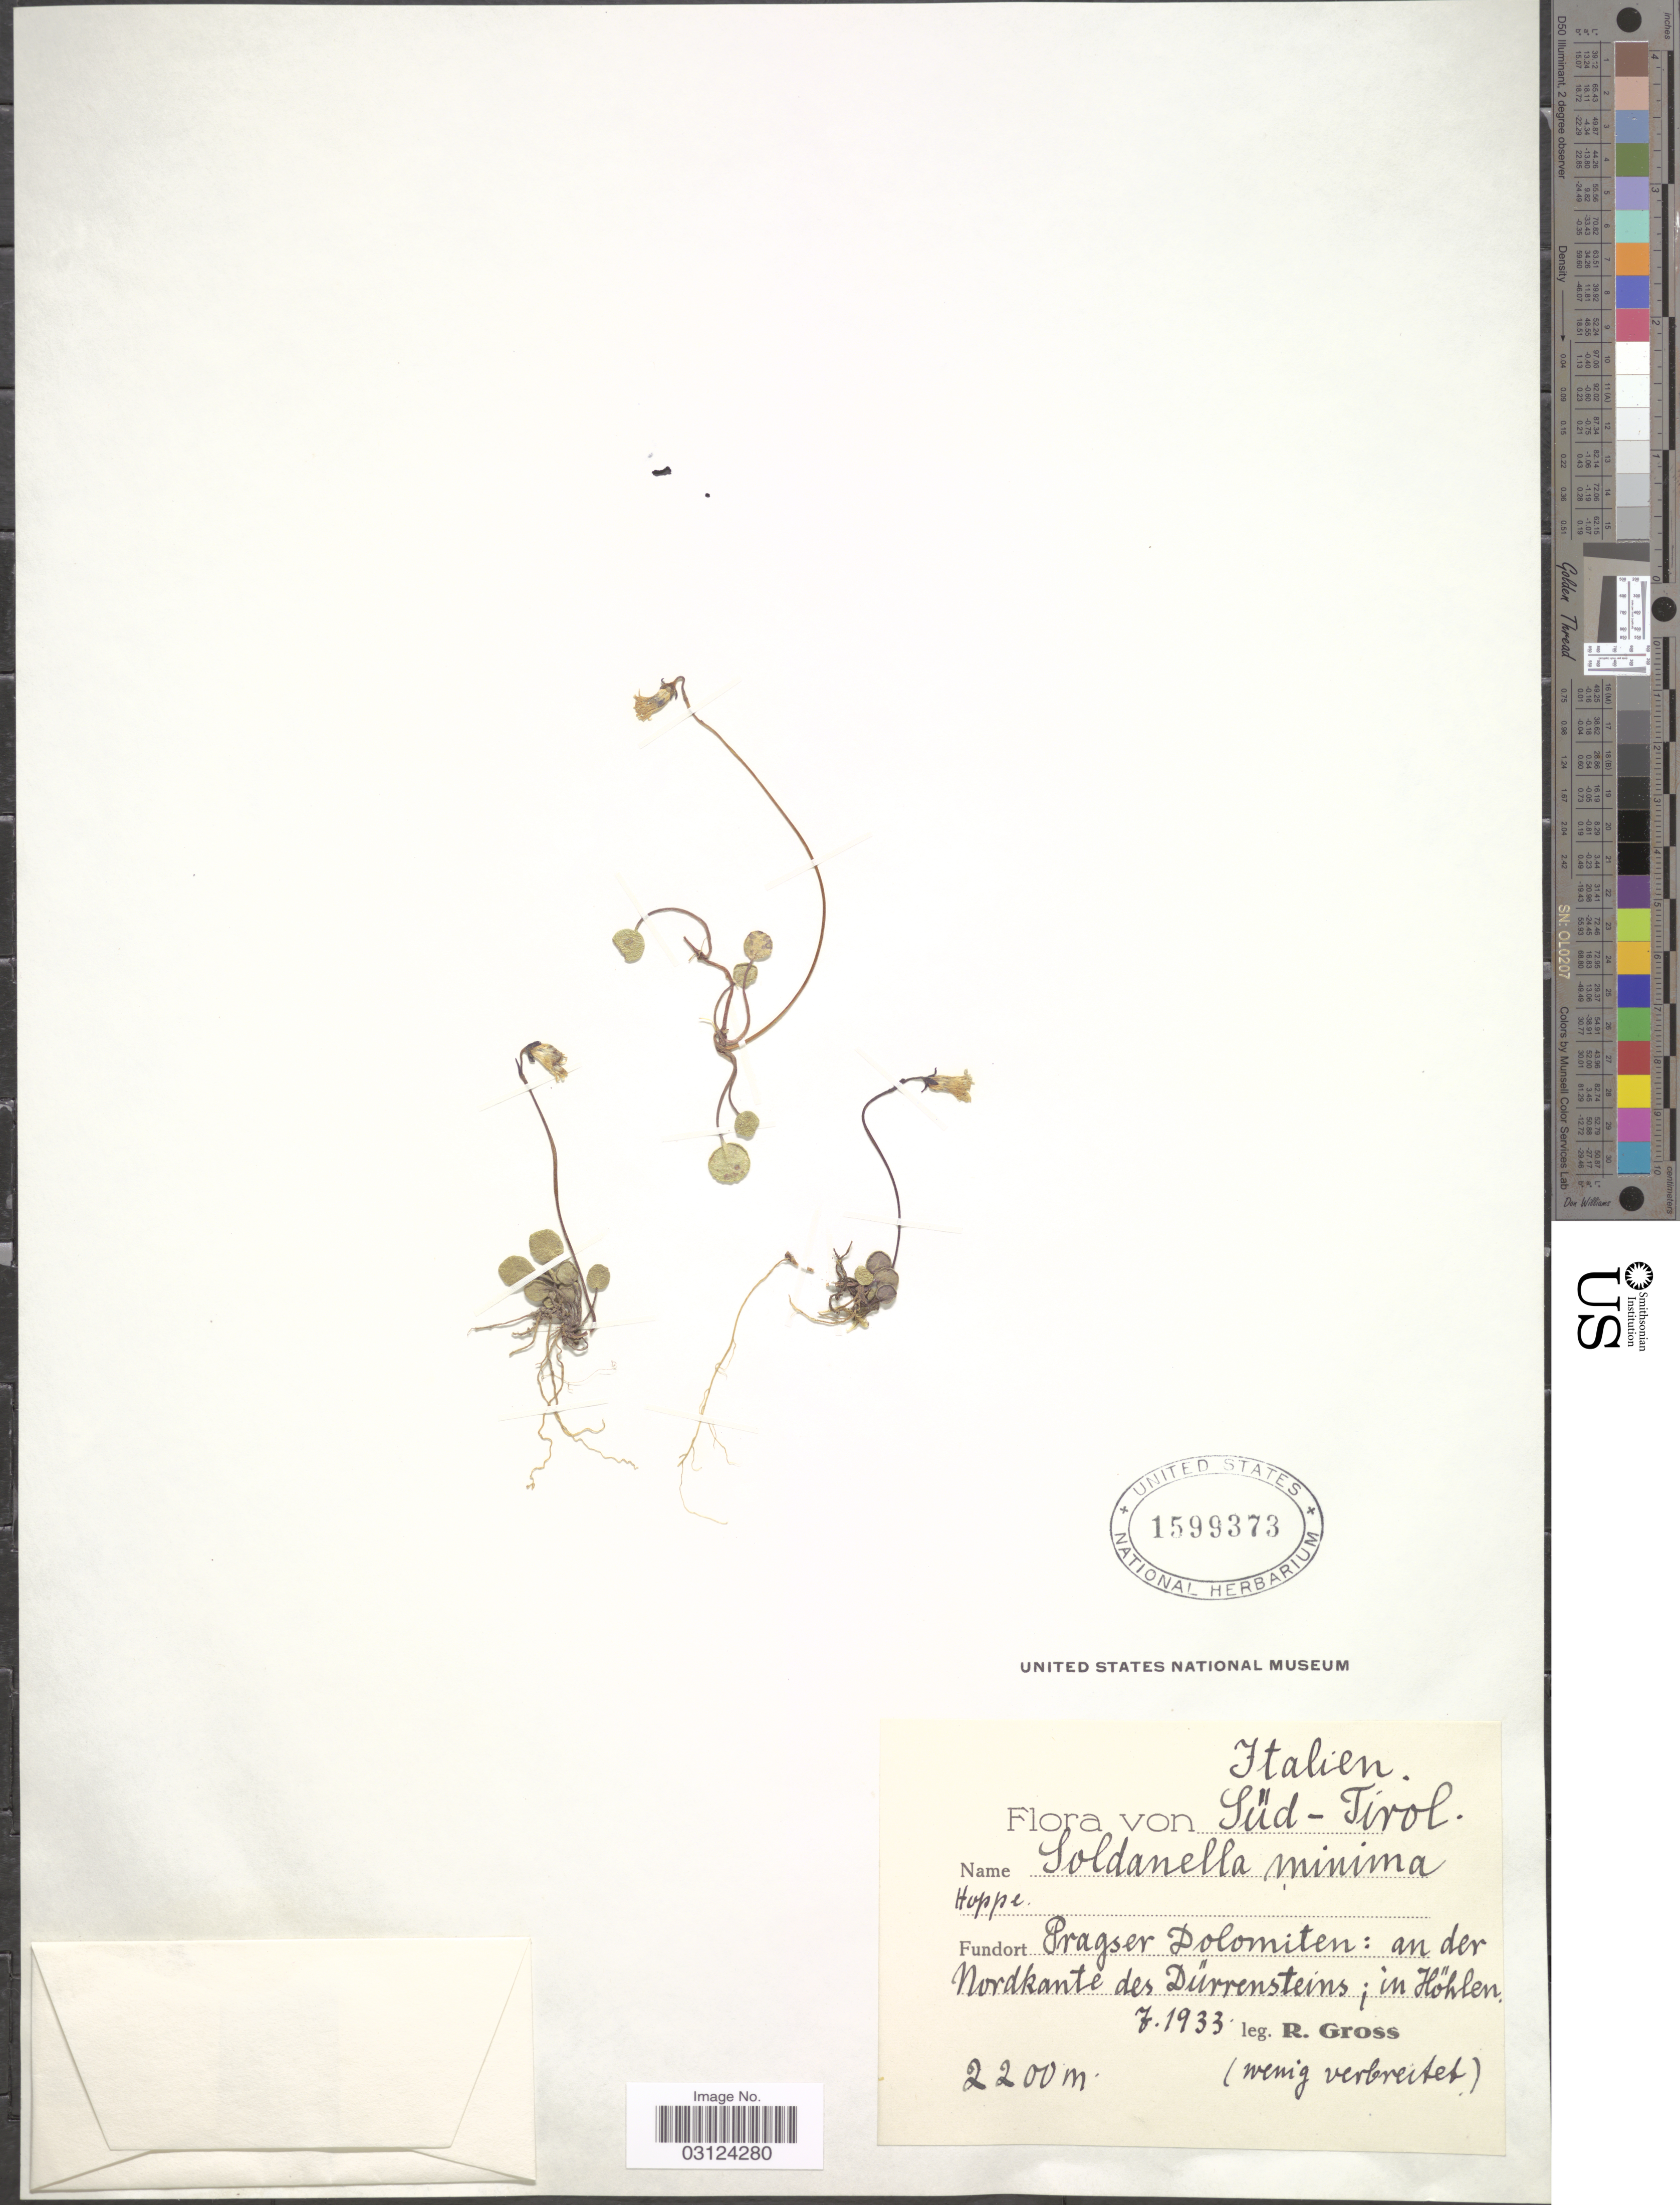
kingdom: Plantae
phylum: Tracheophyta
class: Magnoliopsida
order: Ericales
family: Primulaceae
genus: Soldanella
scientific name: Soldanella minima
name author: Hoppe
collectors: R. Gross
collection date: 1933-07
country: Italy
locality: Süd-Tirol, Pragser Dolomiten: an der Nordkante des Dürrensteins.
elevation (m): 2200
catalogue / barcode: US 1599373